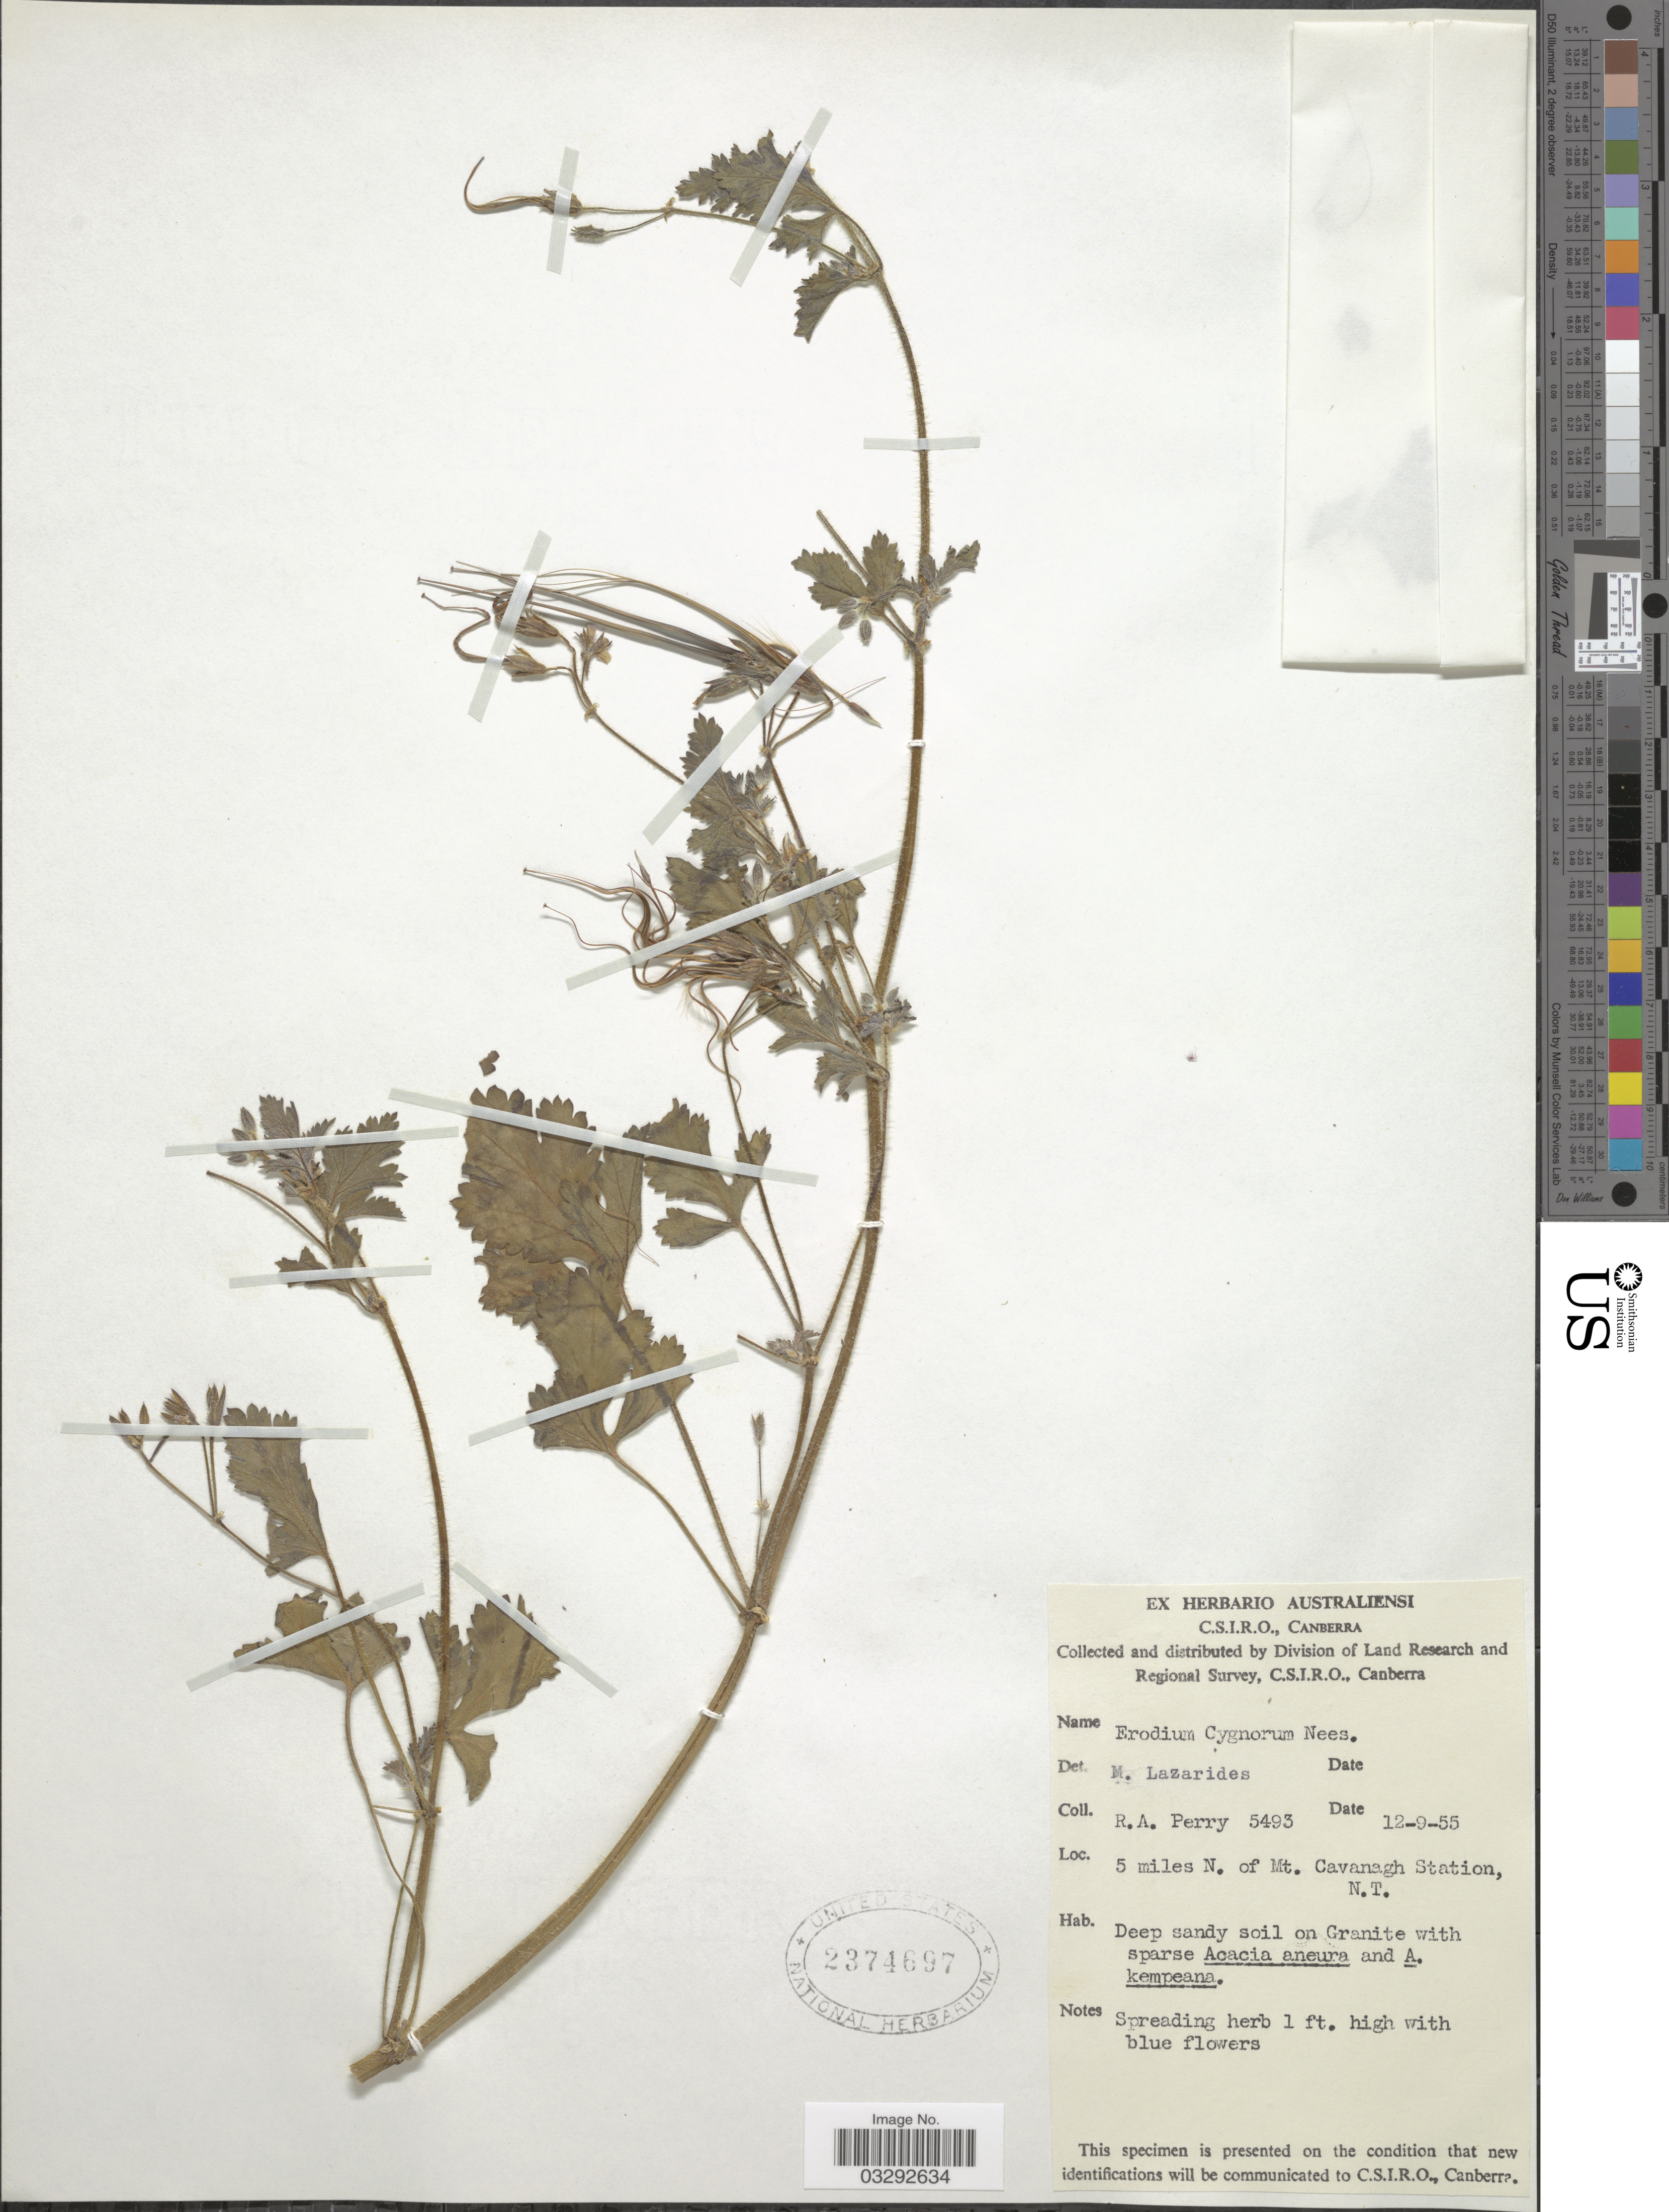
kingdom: Plantae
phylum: Tracheophyta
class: Magnoliopsida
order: Geraniales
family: Geraniaceae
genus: Erodium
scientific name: Erodium cygnorum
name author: Nees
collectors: Perry, R. A.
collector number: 5493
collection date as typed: Transcribed d/m/y: 12/9/55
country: Australia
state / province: Northern Territory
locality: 5 miles N of Mt. Cavanagh Station.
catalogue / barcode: US 2374697